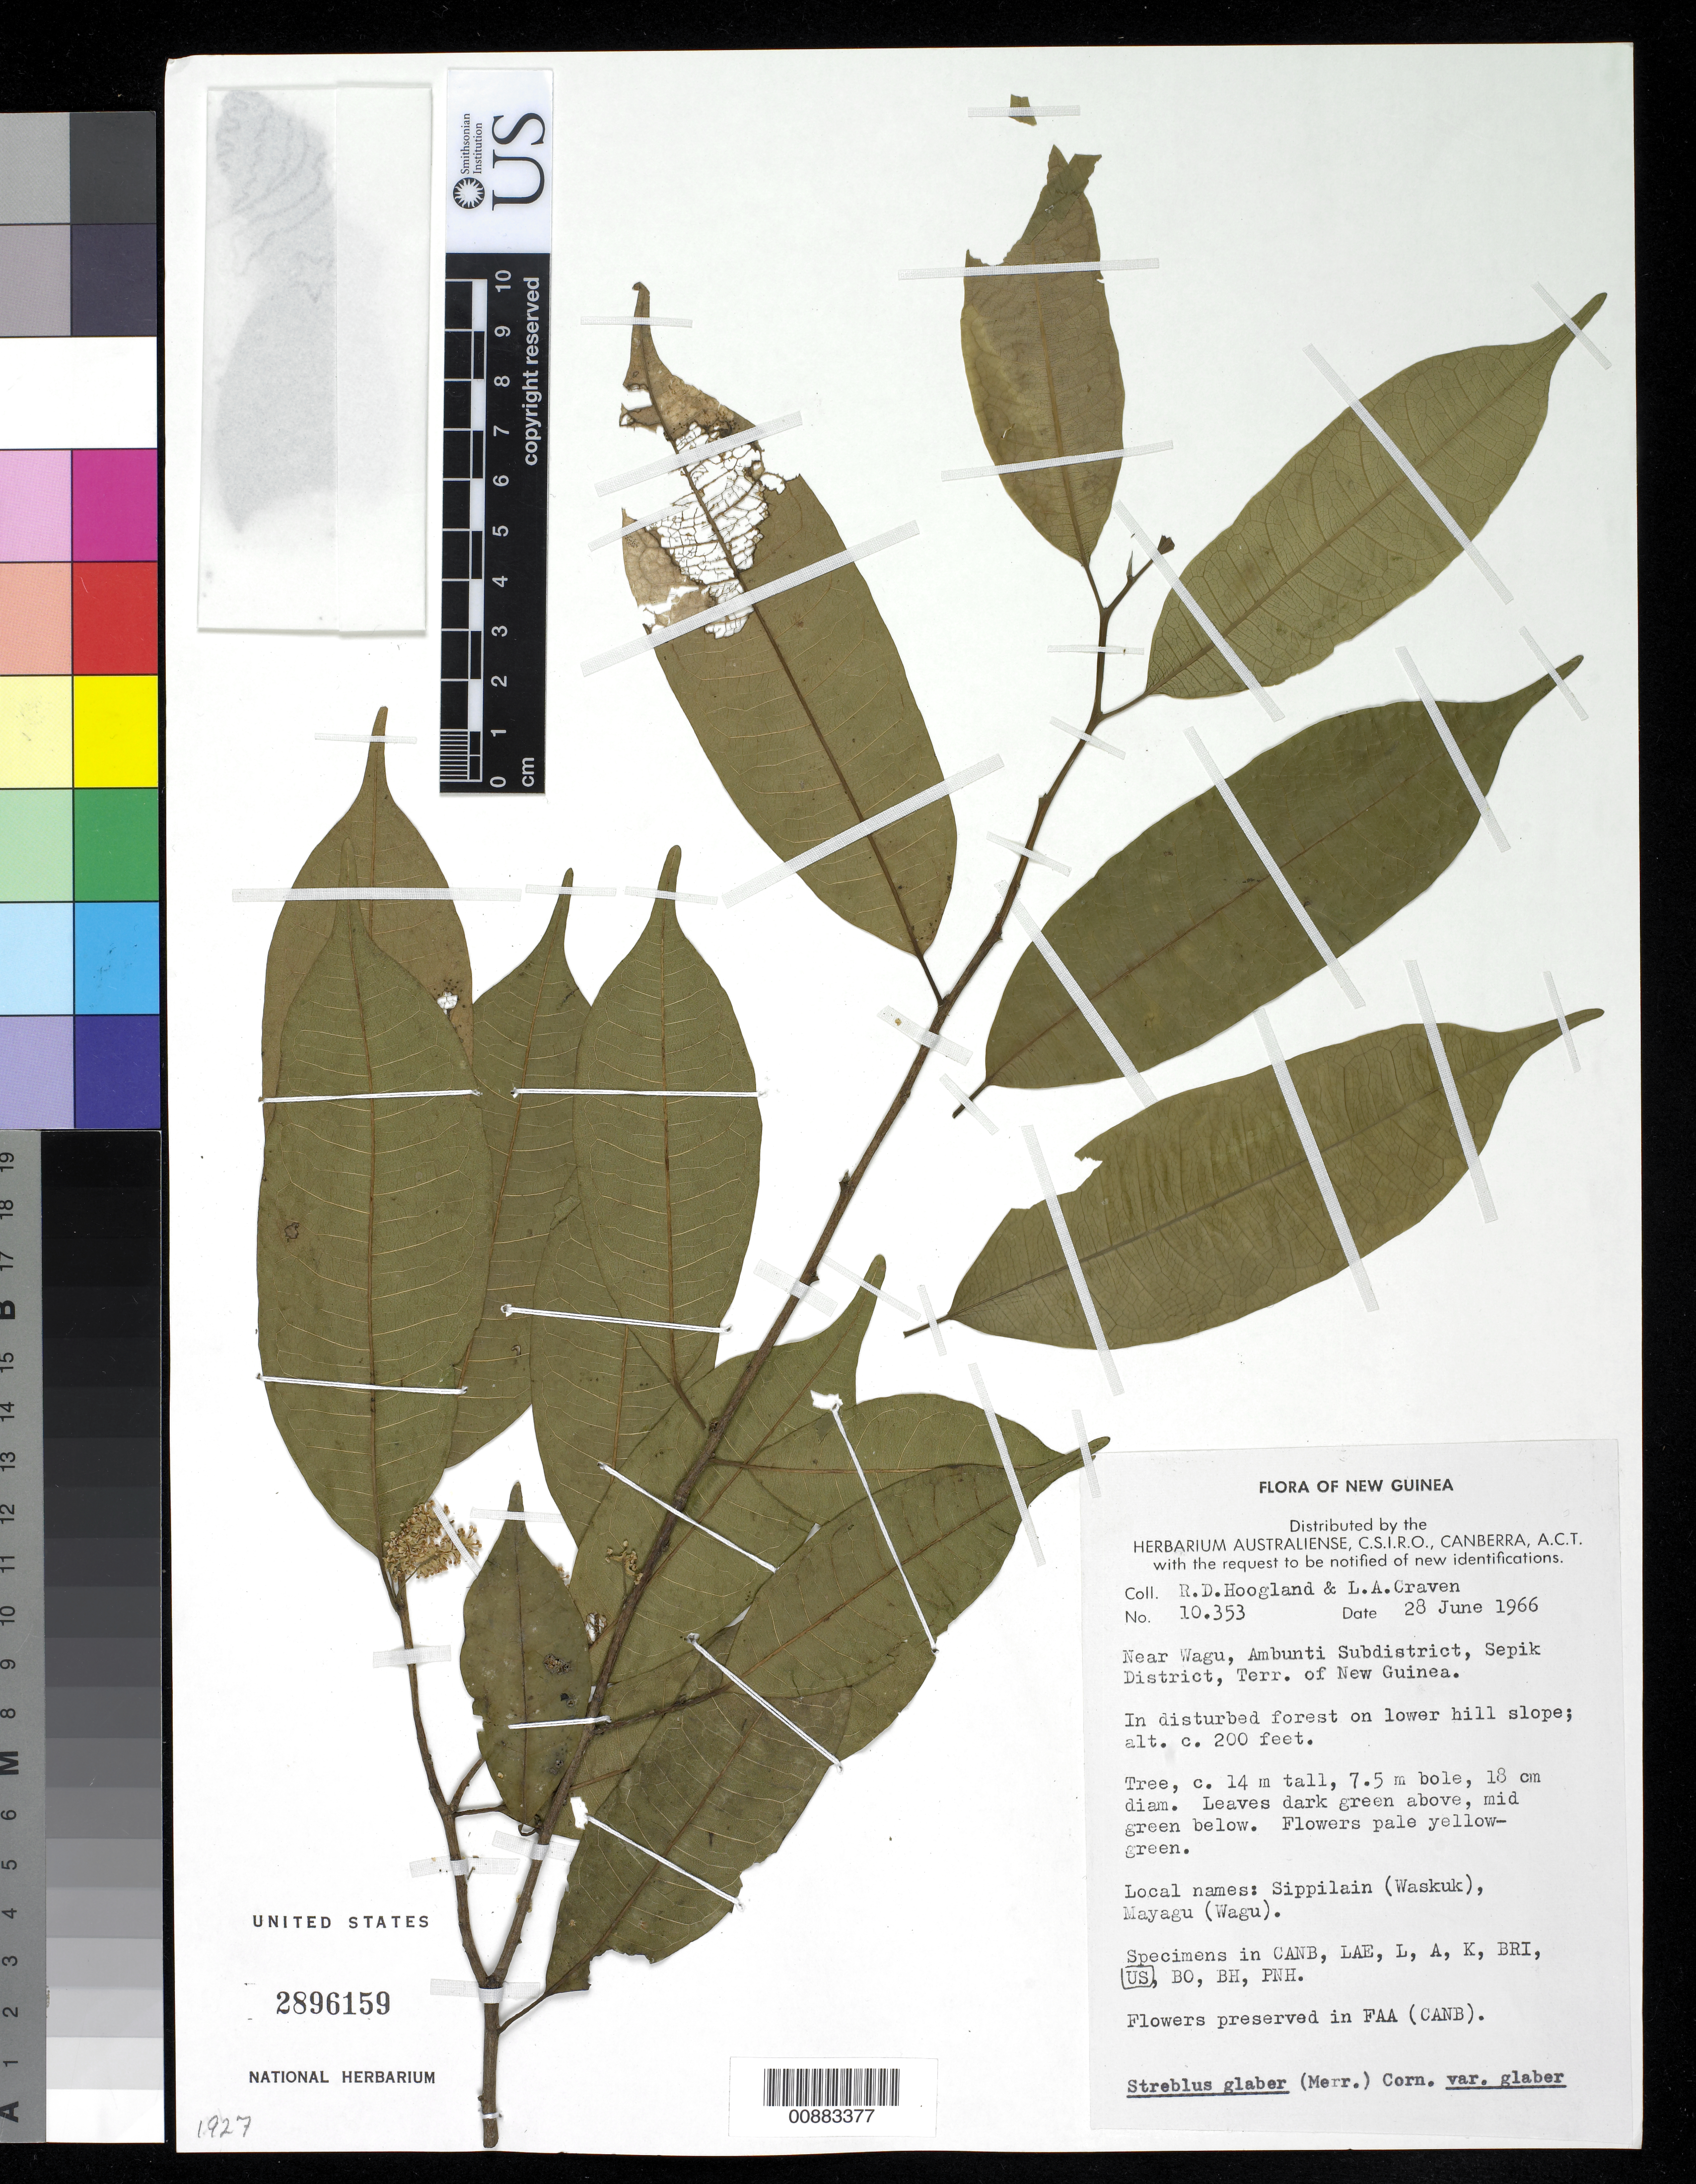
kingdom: Plantae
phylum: Tracheophyta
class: Magnoliopsida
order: Rosales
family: Moraceae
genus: Paratrophis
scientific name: Paratrophis glabra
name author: (Merr.) Steenis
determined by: Wagner, W. L., (BOT), Smithsonian Institution - National Museum of Natural History (UNITED STATES)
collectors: R. D. Hoogland & L. A. Craven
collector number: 10353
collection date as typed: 28 Jun 1966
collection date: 1966-06-28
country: Papua New Guinea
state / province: East Sepik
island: New Guinea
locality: Near Wagu, Ambunti subdistrict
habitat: In disturbed forest on lower hill slope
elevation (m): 61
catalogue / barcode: US 2896159